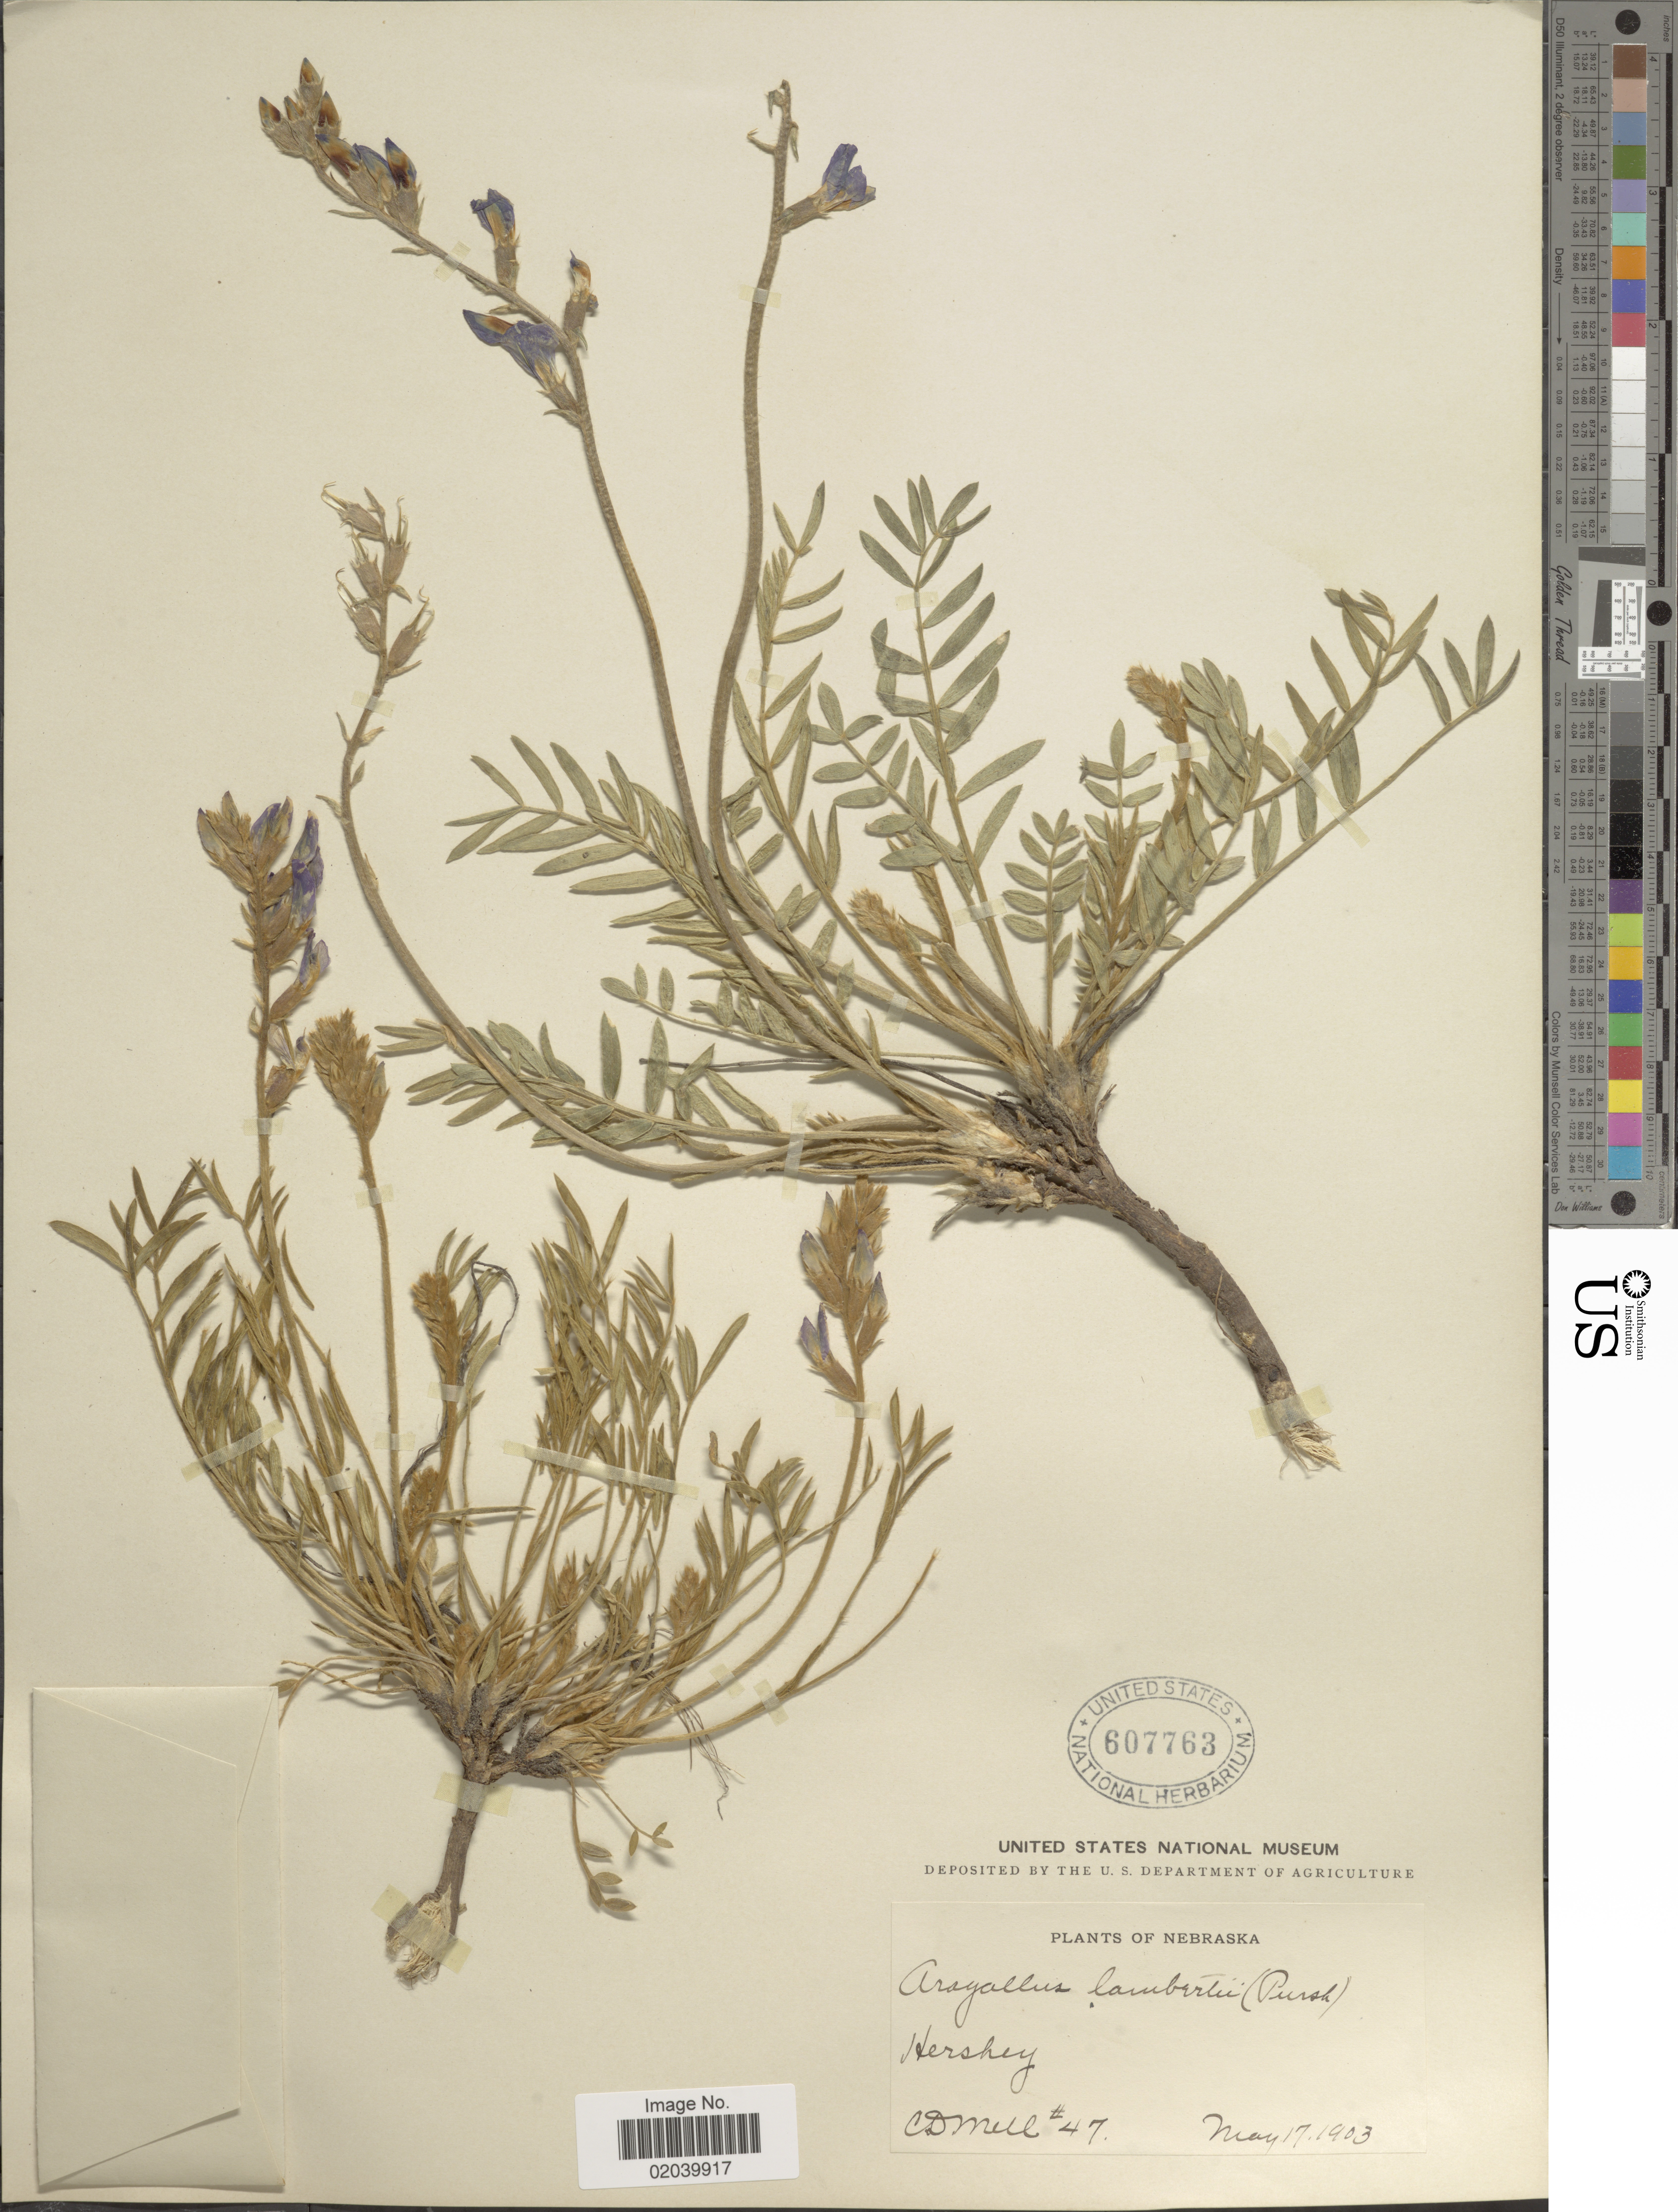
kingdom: Plantae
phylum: Tracheophyta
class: Magnoliopsida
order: Fabales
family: Fabaceae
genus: Oxytropis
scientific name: Oxytropis lambertii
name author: Pursh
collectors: C. D. Mell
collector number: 47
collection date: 1903-05-17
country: United States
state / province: Nebraska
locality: Hershey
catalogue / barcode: US 607763